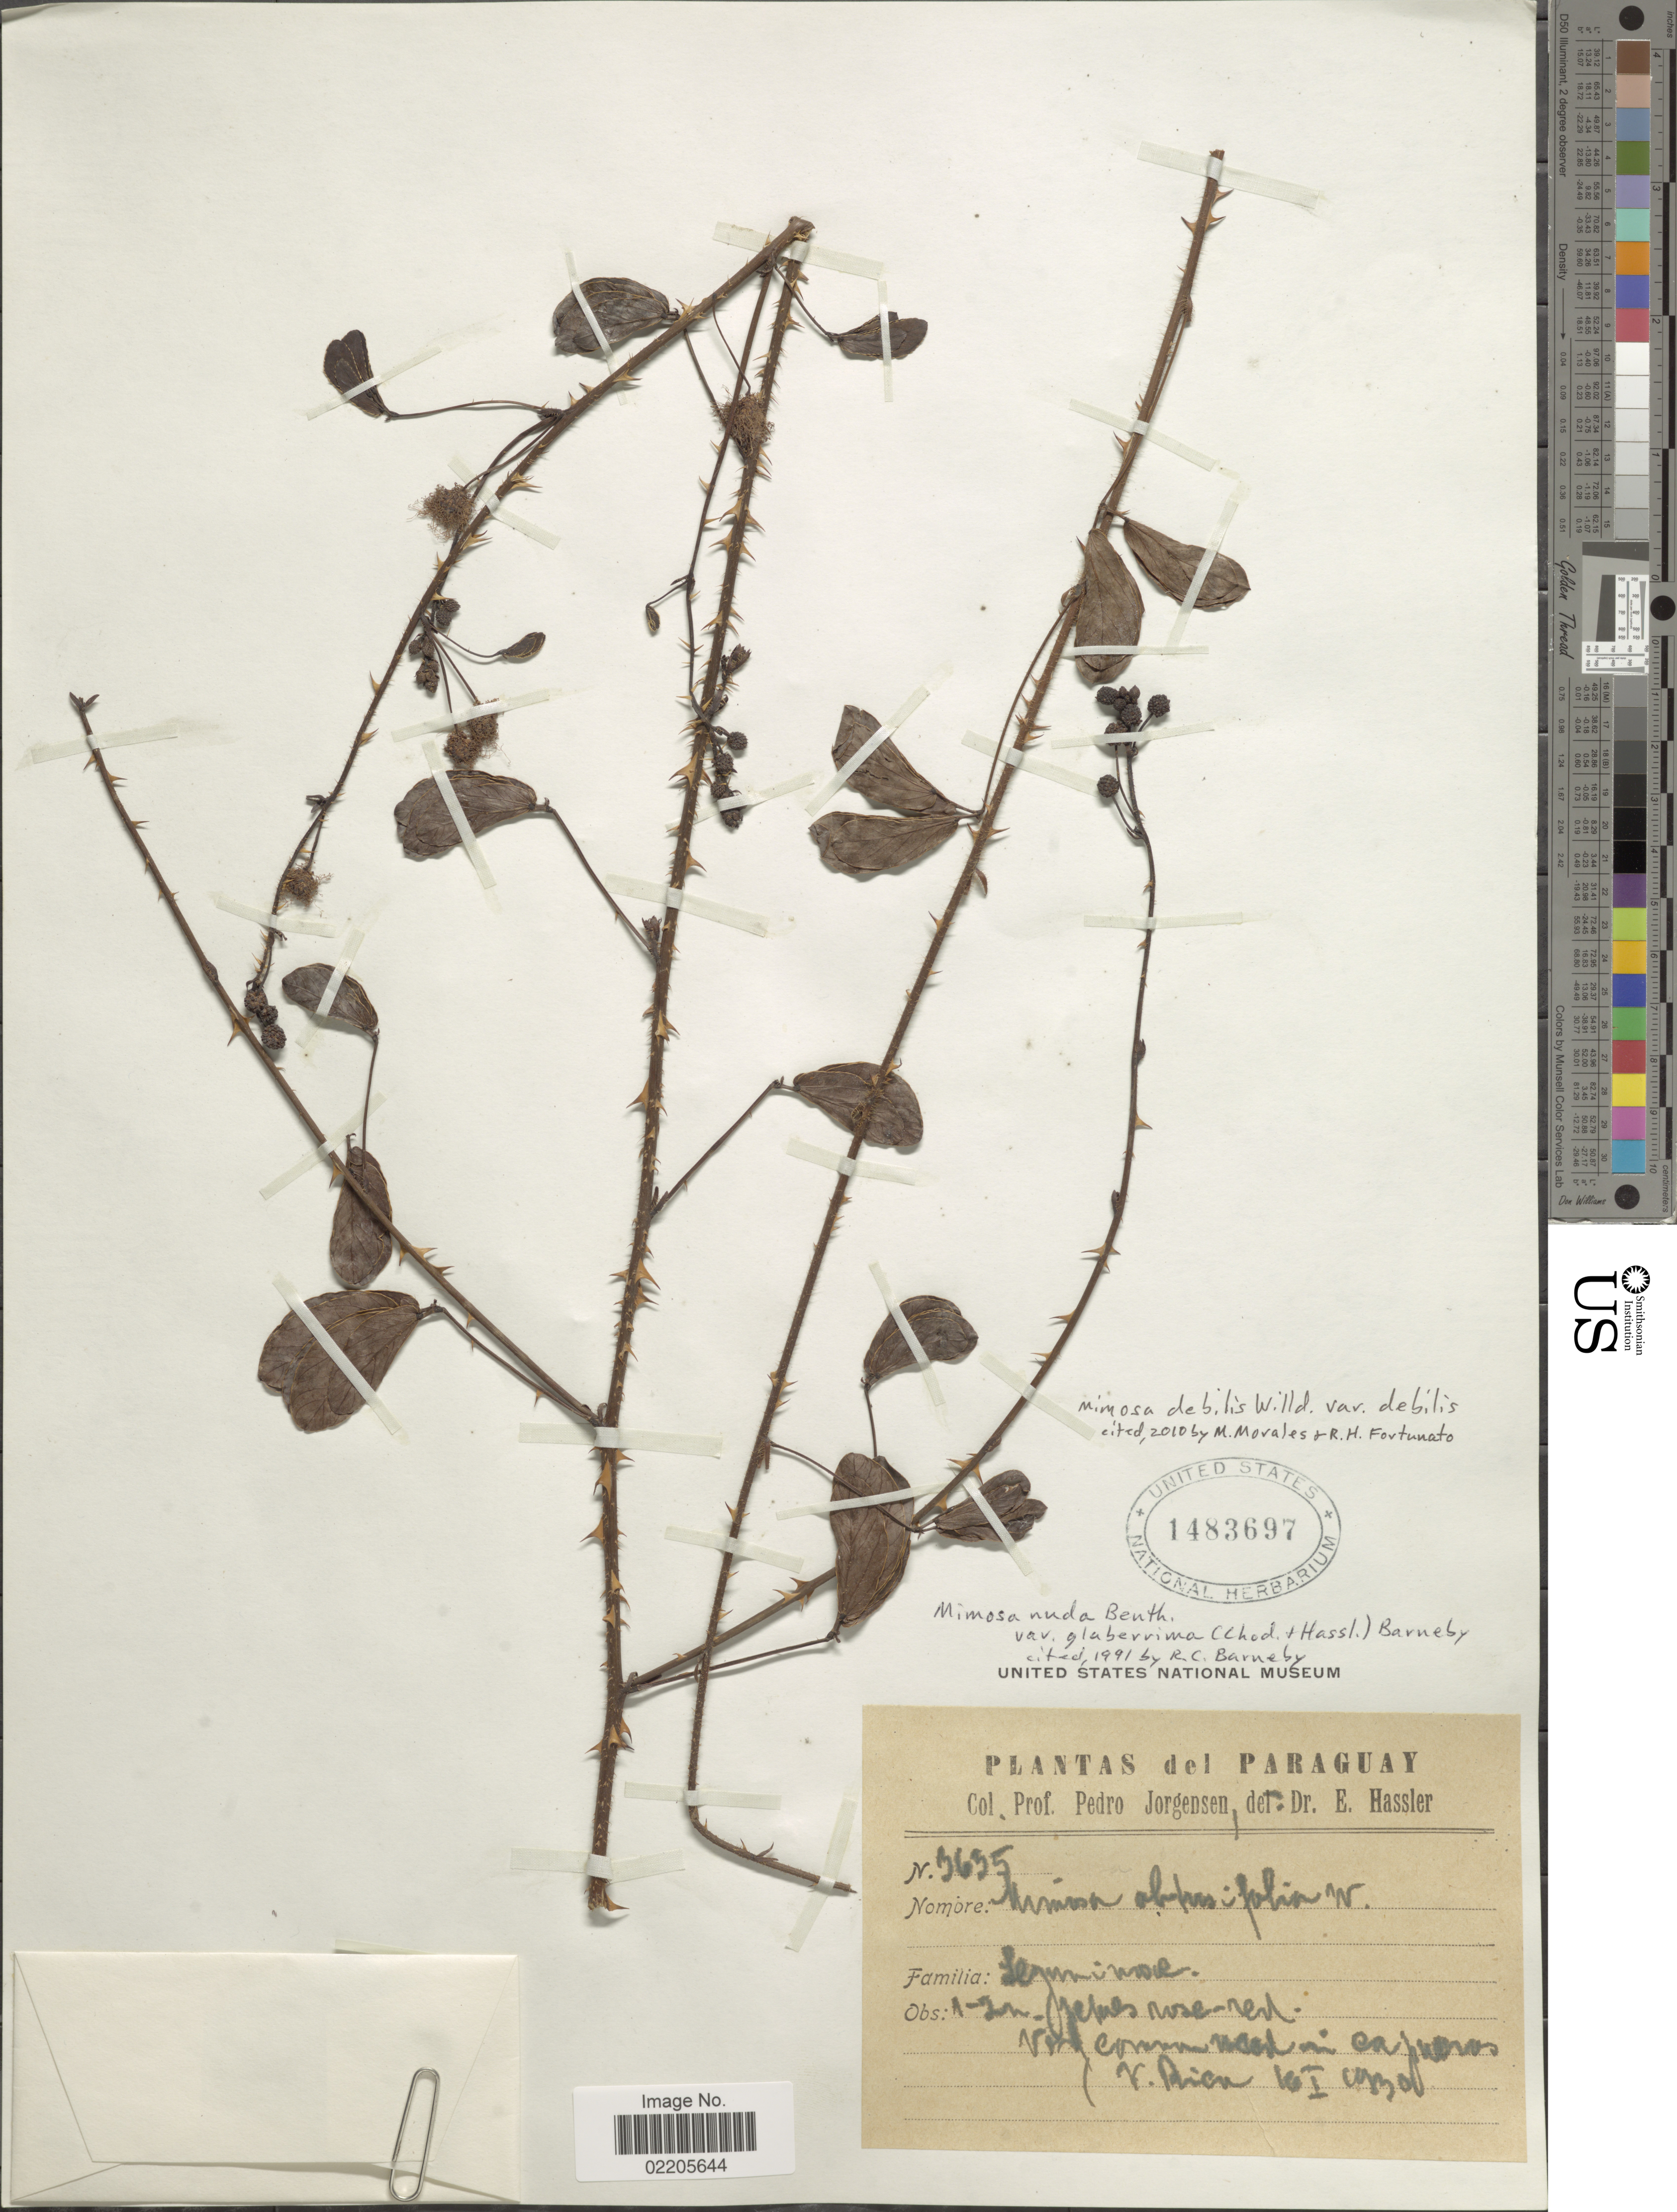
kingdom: Plantae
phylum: Tracheophyta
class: Magnoliopsida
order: Fabales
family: Fabaceae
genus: Mimosa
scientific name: Mimosa debilis var. debilis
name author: Humb. & Bonpl. ex Willd.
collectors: P. Jorgenson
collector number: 3635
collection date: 1930-01-10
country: Paraguay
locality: V. Rica.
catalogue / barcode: US 1483697